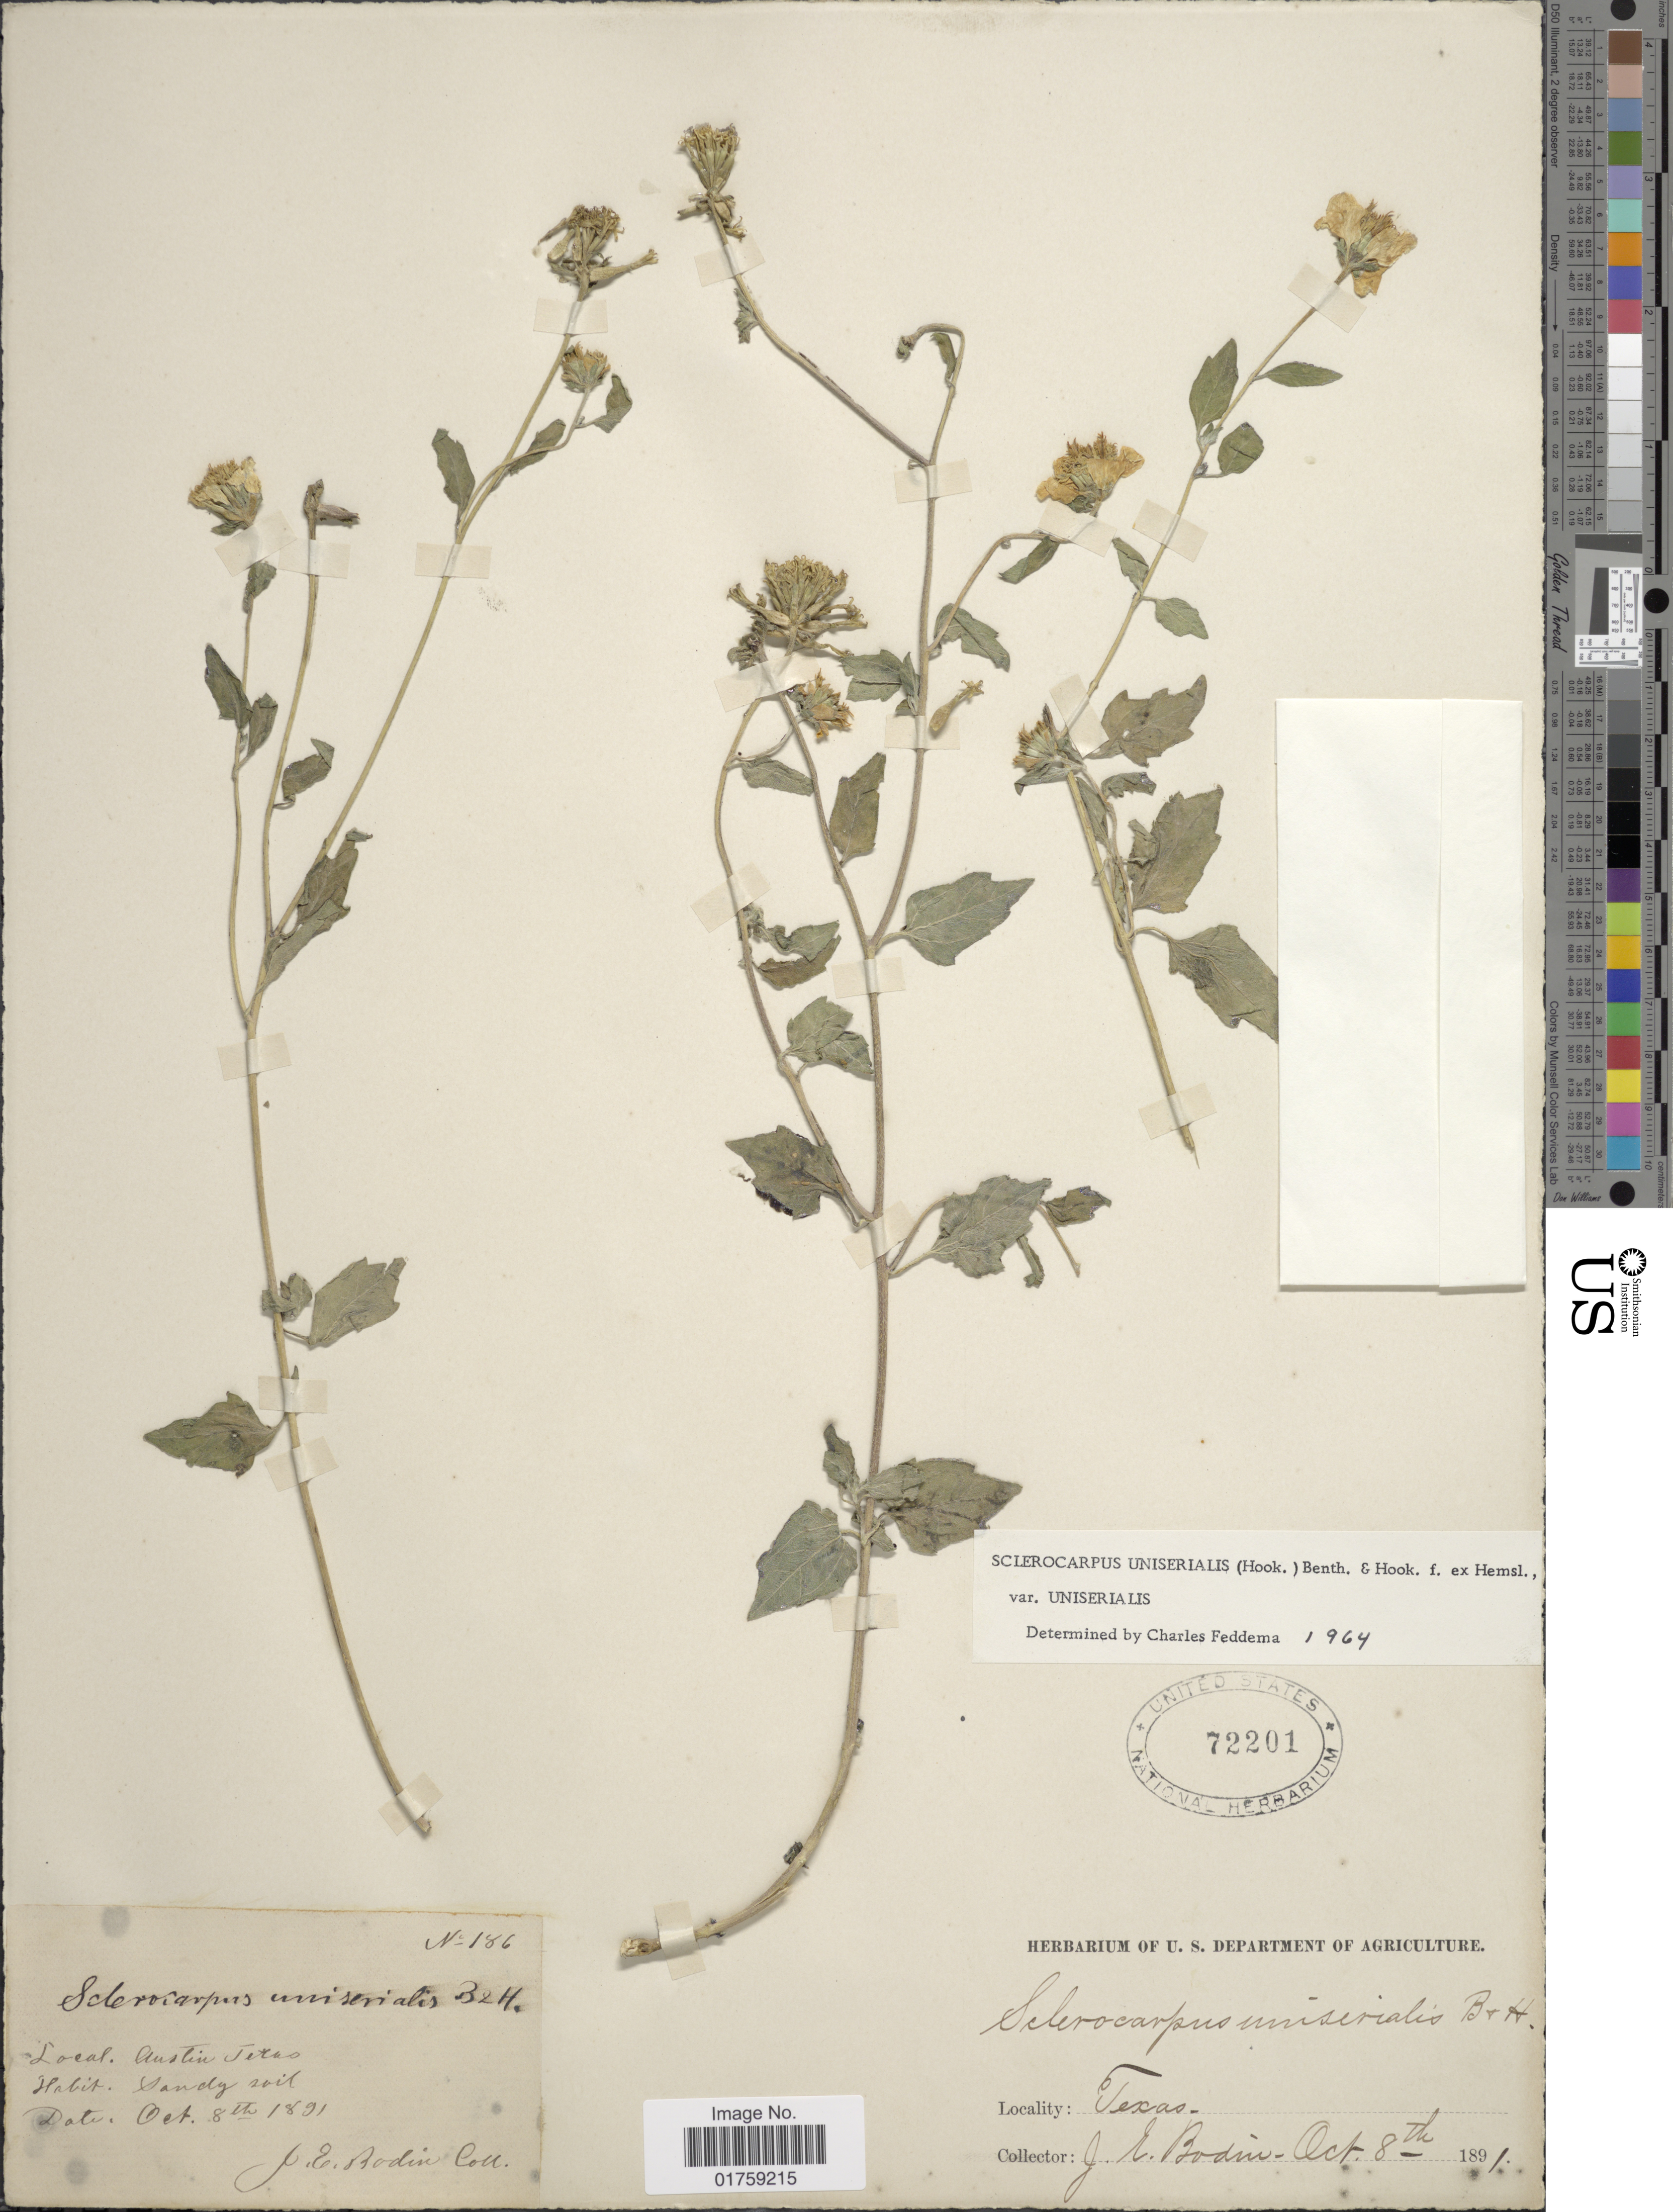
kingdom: Plantae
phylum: Tracheophyta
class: Magnoliopsida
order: Asterales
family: Asteraceae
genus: Sclerocarpus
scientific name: Sclerocarpus uniserialis var. uniserialis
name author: (Hook.) Benth. & Hook. f. ex Hemsl.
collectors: J. E. Bodin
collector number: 186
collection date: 1891-10-08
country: United States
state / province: Texas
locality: Austin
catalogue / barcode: US 72201